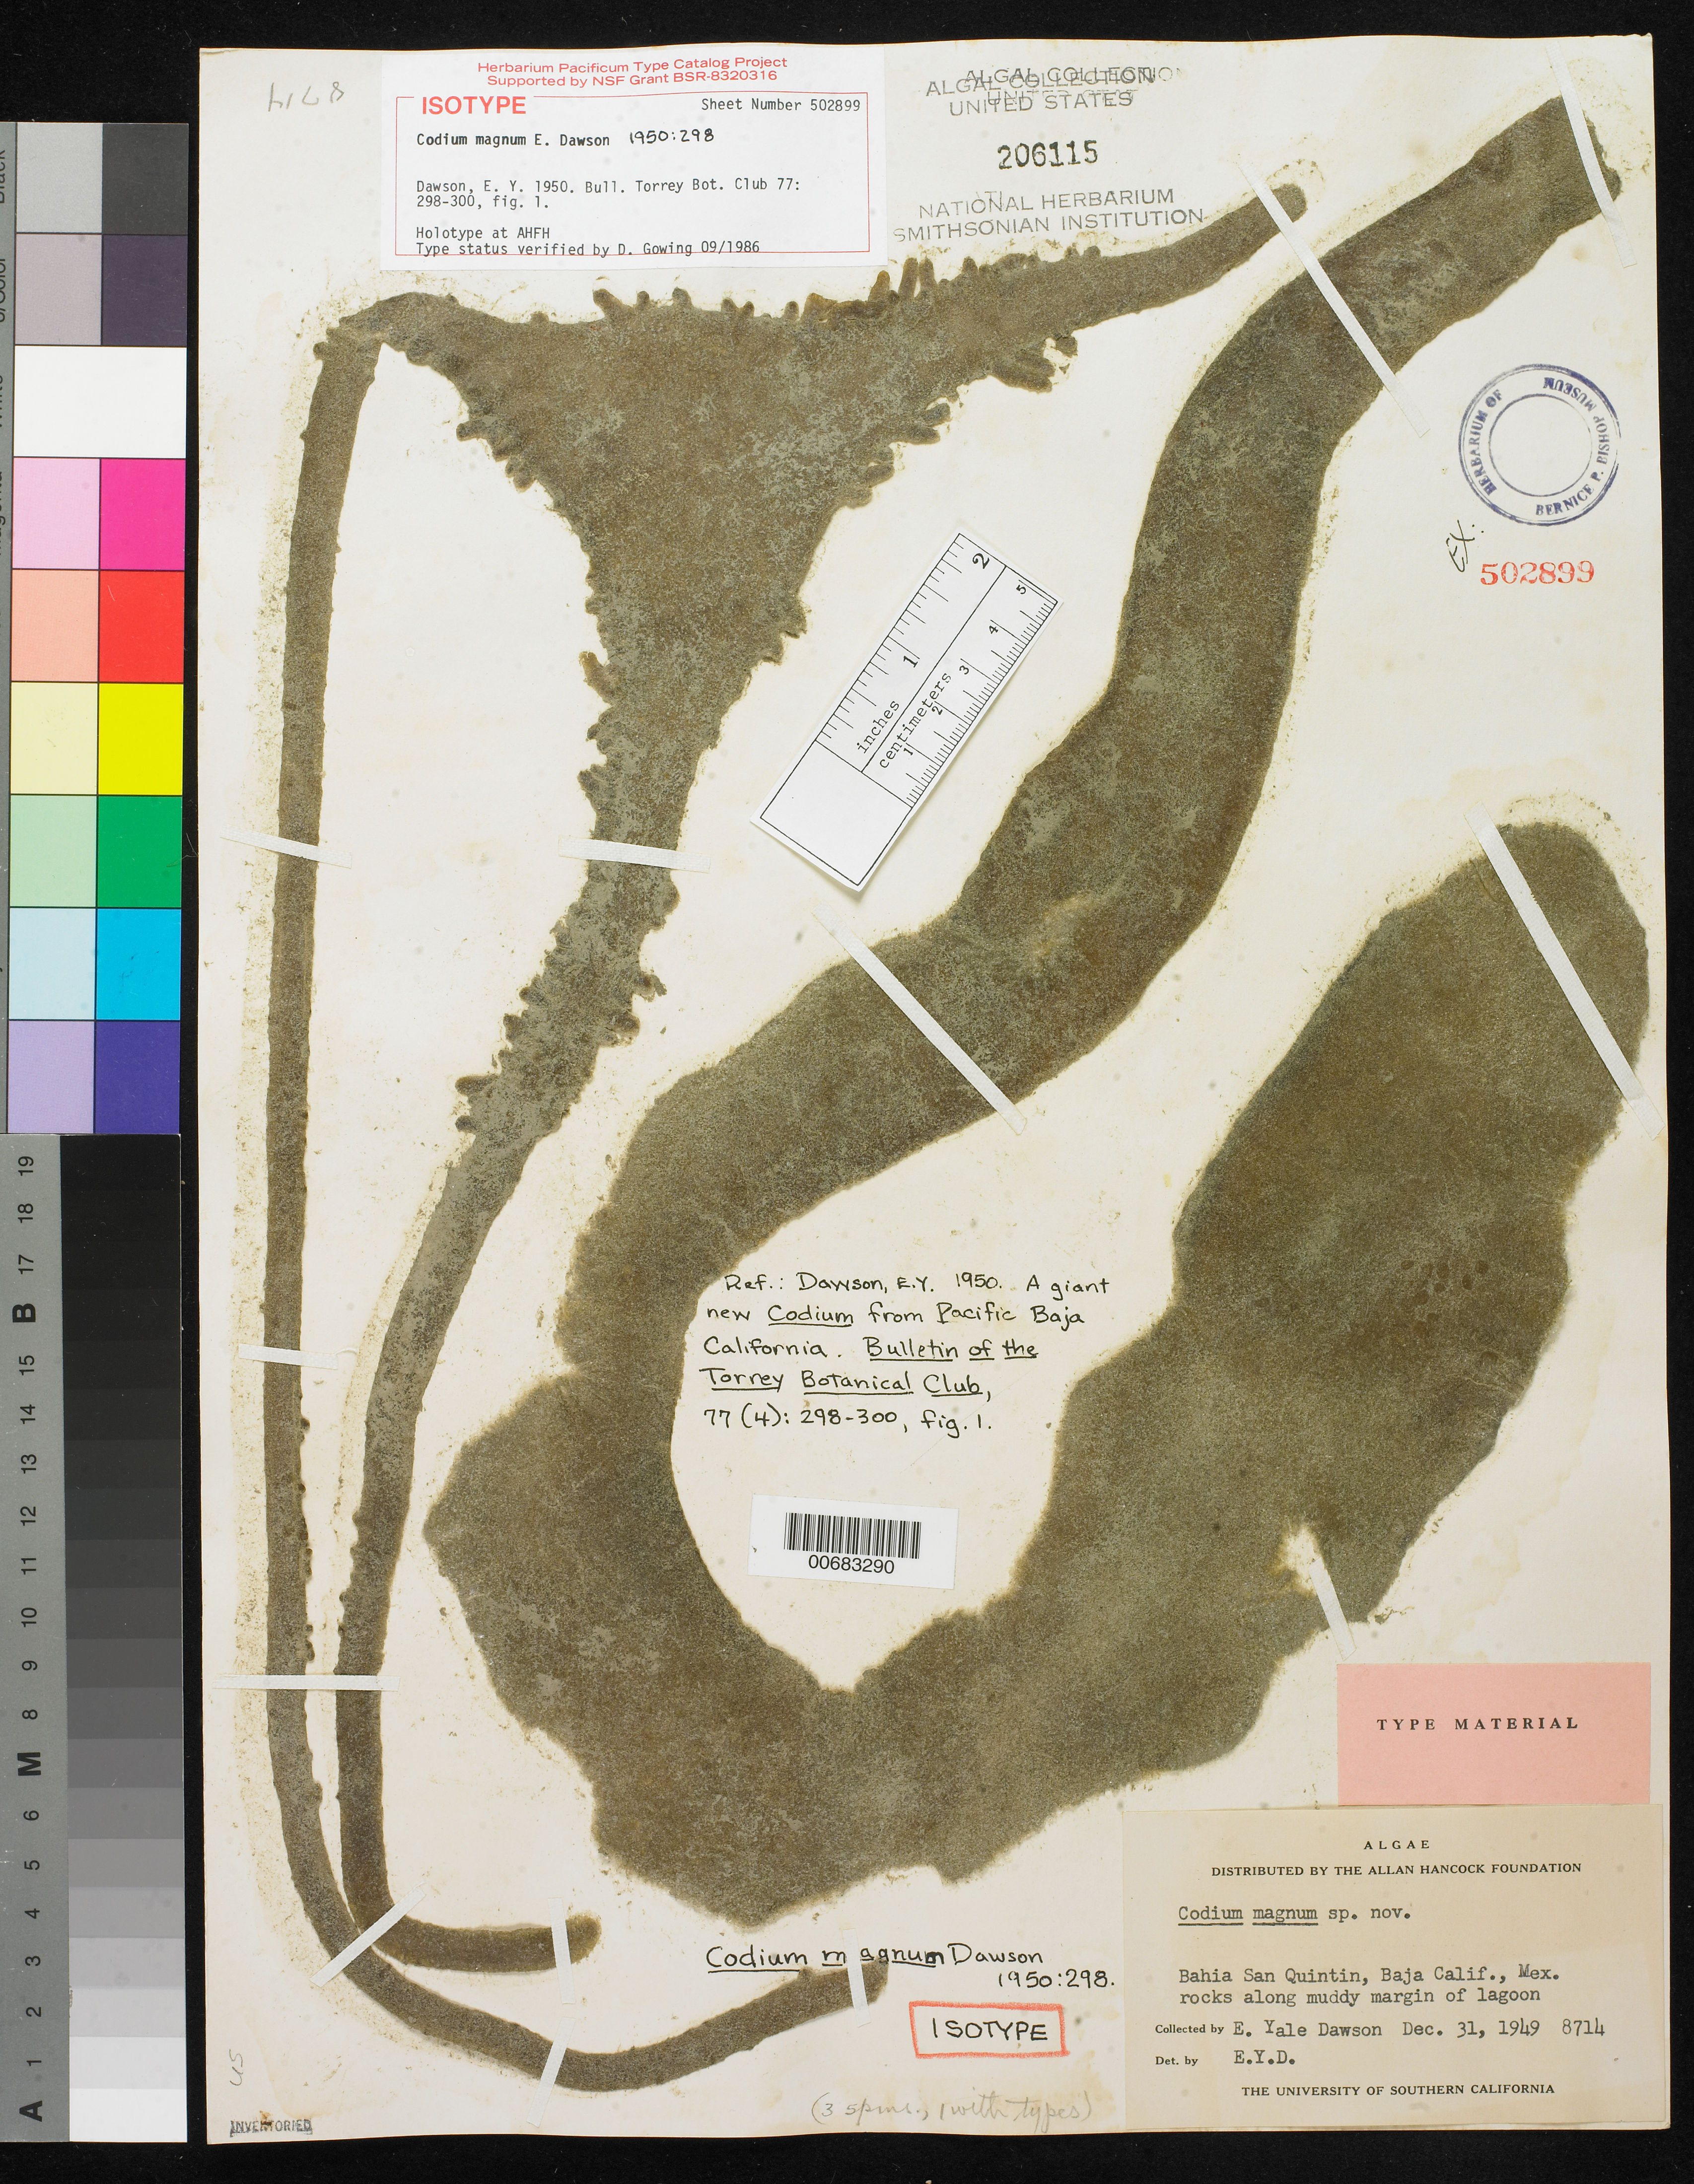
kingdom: Plantae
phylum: Chlorophyta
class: Ulvophyceae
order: Bryopsidales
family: Codiaceae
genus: Codium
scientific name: Codium magnum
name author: E.Y. Dawson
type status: Isotype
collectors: E. Y. Dawson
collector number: EYD 8714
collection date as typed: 31 Dec 1949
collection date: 1949-12-31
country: Mexico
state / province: Baja California Norte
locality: Bahia San Quintin.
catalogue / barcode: US 206115